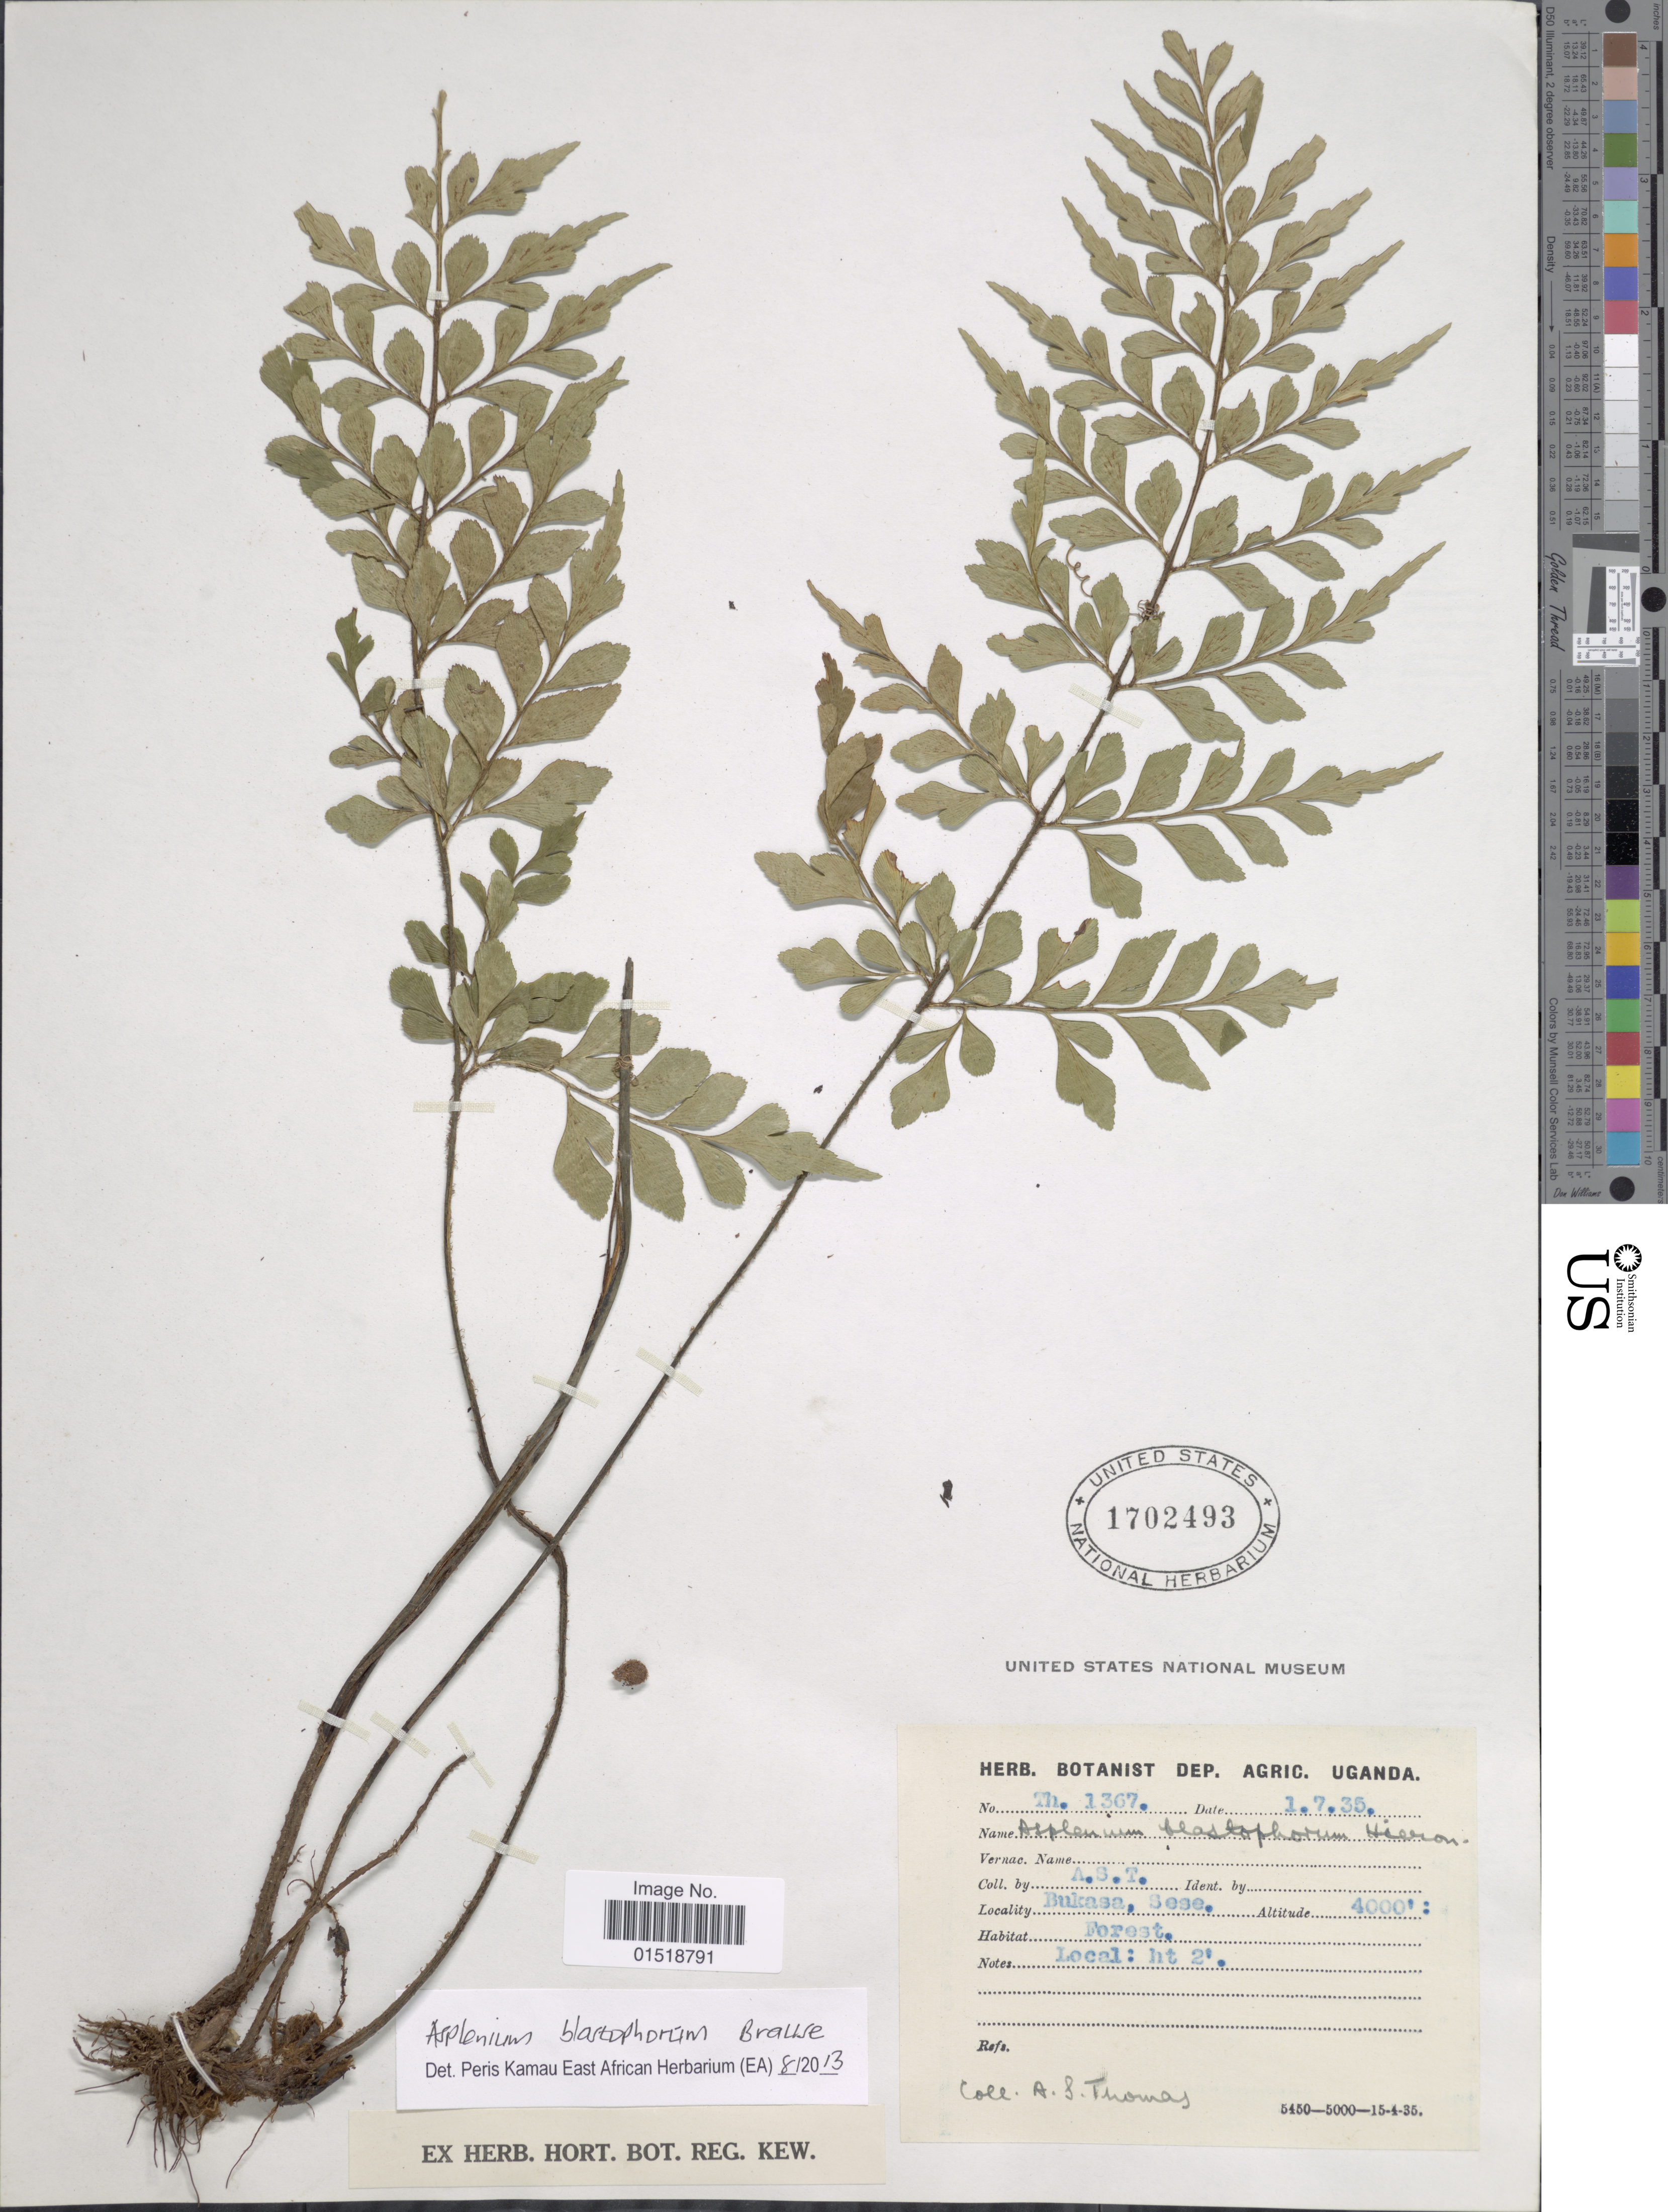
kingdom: Plantae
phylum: Tracheophyta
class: Polypodiopsida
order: Polypodiales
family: Aspleniaceae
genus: Asplenium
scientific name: Asplenium blastophorum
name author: Hieron.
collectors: A. Thomas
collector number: Th. 1367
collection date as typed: Transcribed d/m/y: 1/7/35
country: Uganda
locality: Bukasa, Sese.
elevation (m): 1219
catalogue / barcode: US 1702493